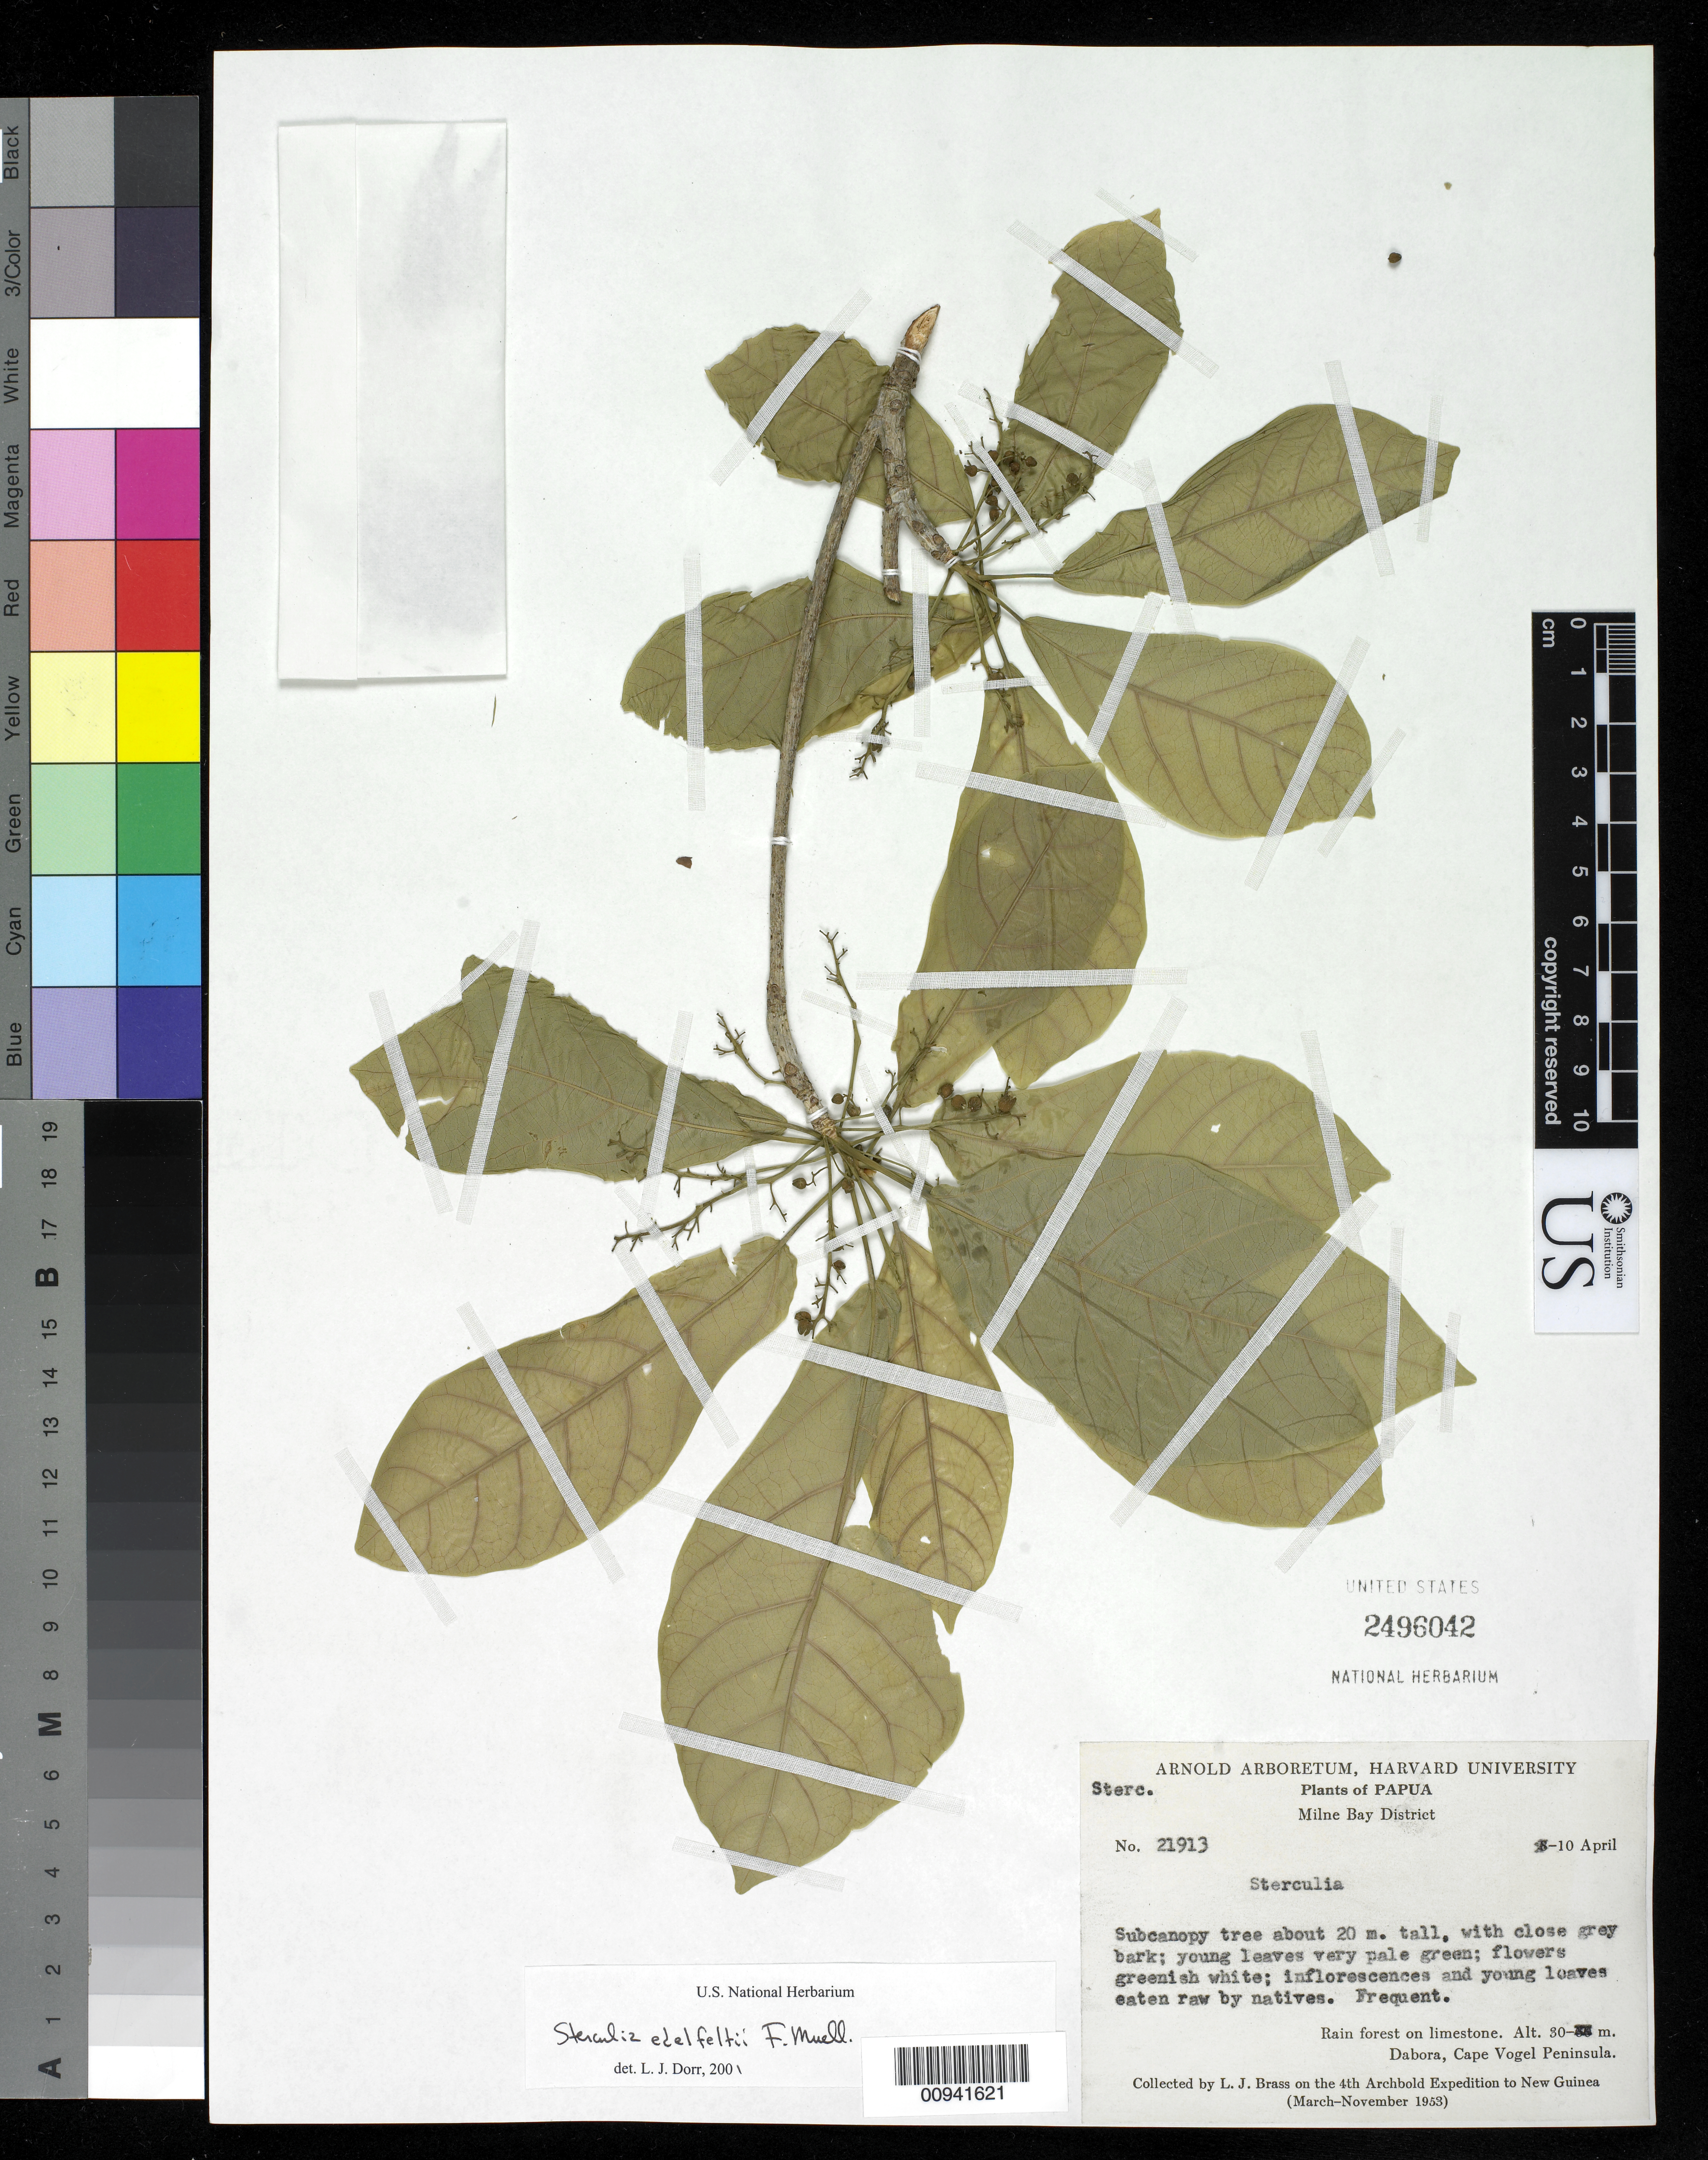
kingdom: Plantae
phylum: Tracheophyta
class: Magnoliopsida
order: Malvales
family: Malvaceae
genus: Sterculia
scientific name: Sterculia edelfeltii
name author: F. Muell.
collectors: L. J. Brass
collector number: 21913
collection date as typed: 10 Apr 1953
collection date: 1953-04-10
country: Papua New Guinea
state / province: Milne Bay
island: New Guinea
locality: Dabora, Cape Vogel Peninsula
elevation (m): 30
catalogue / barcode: US 2496042